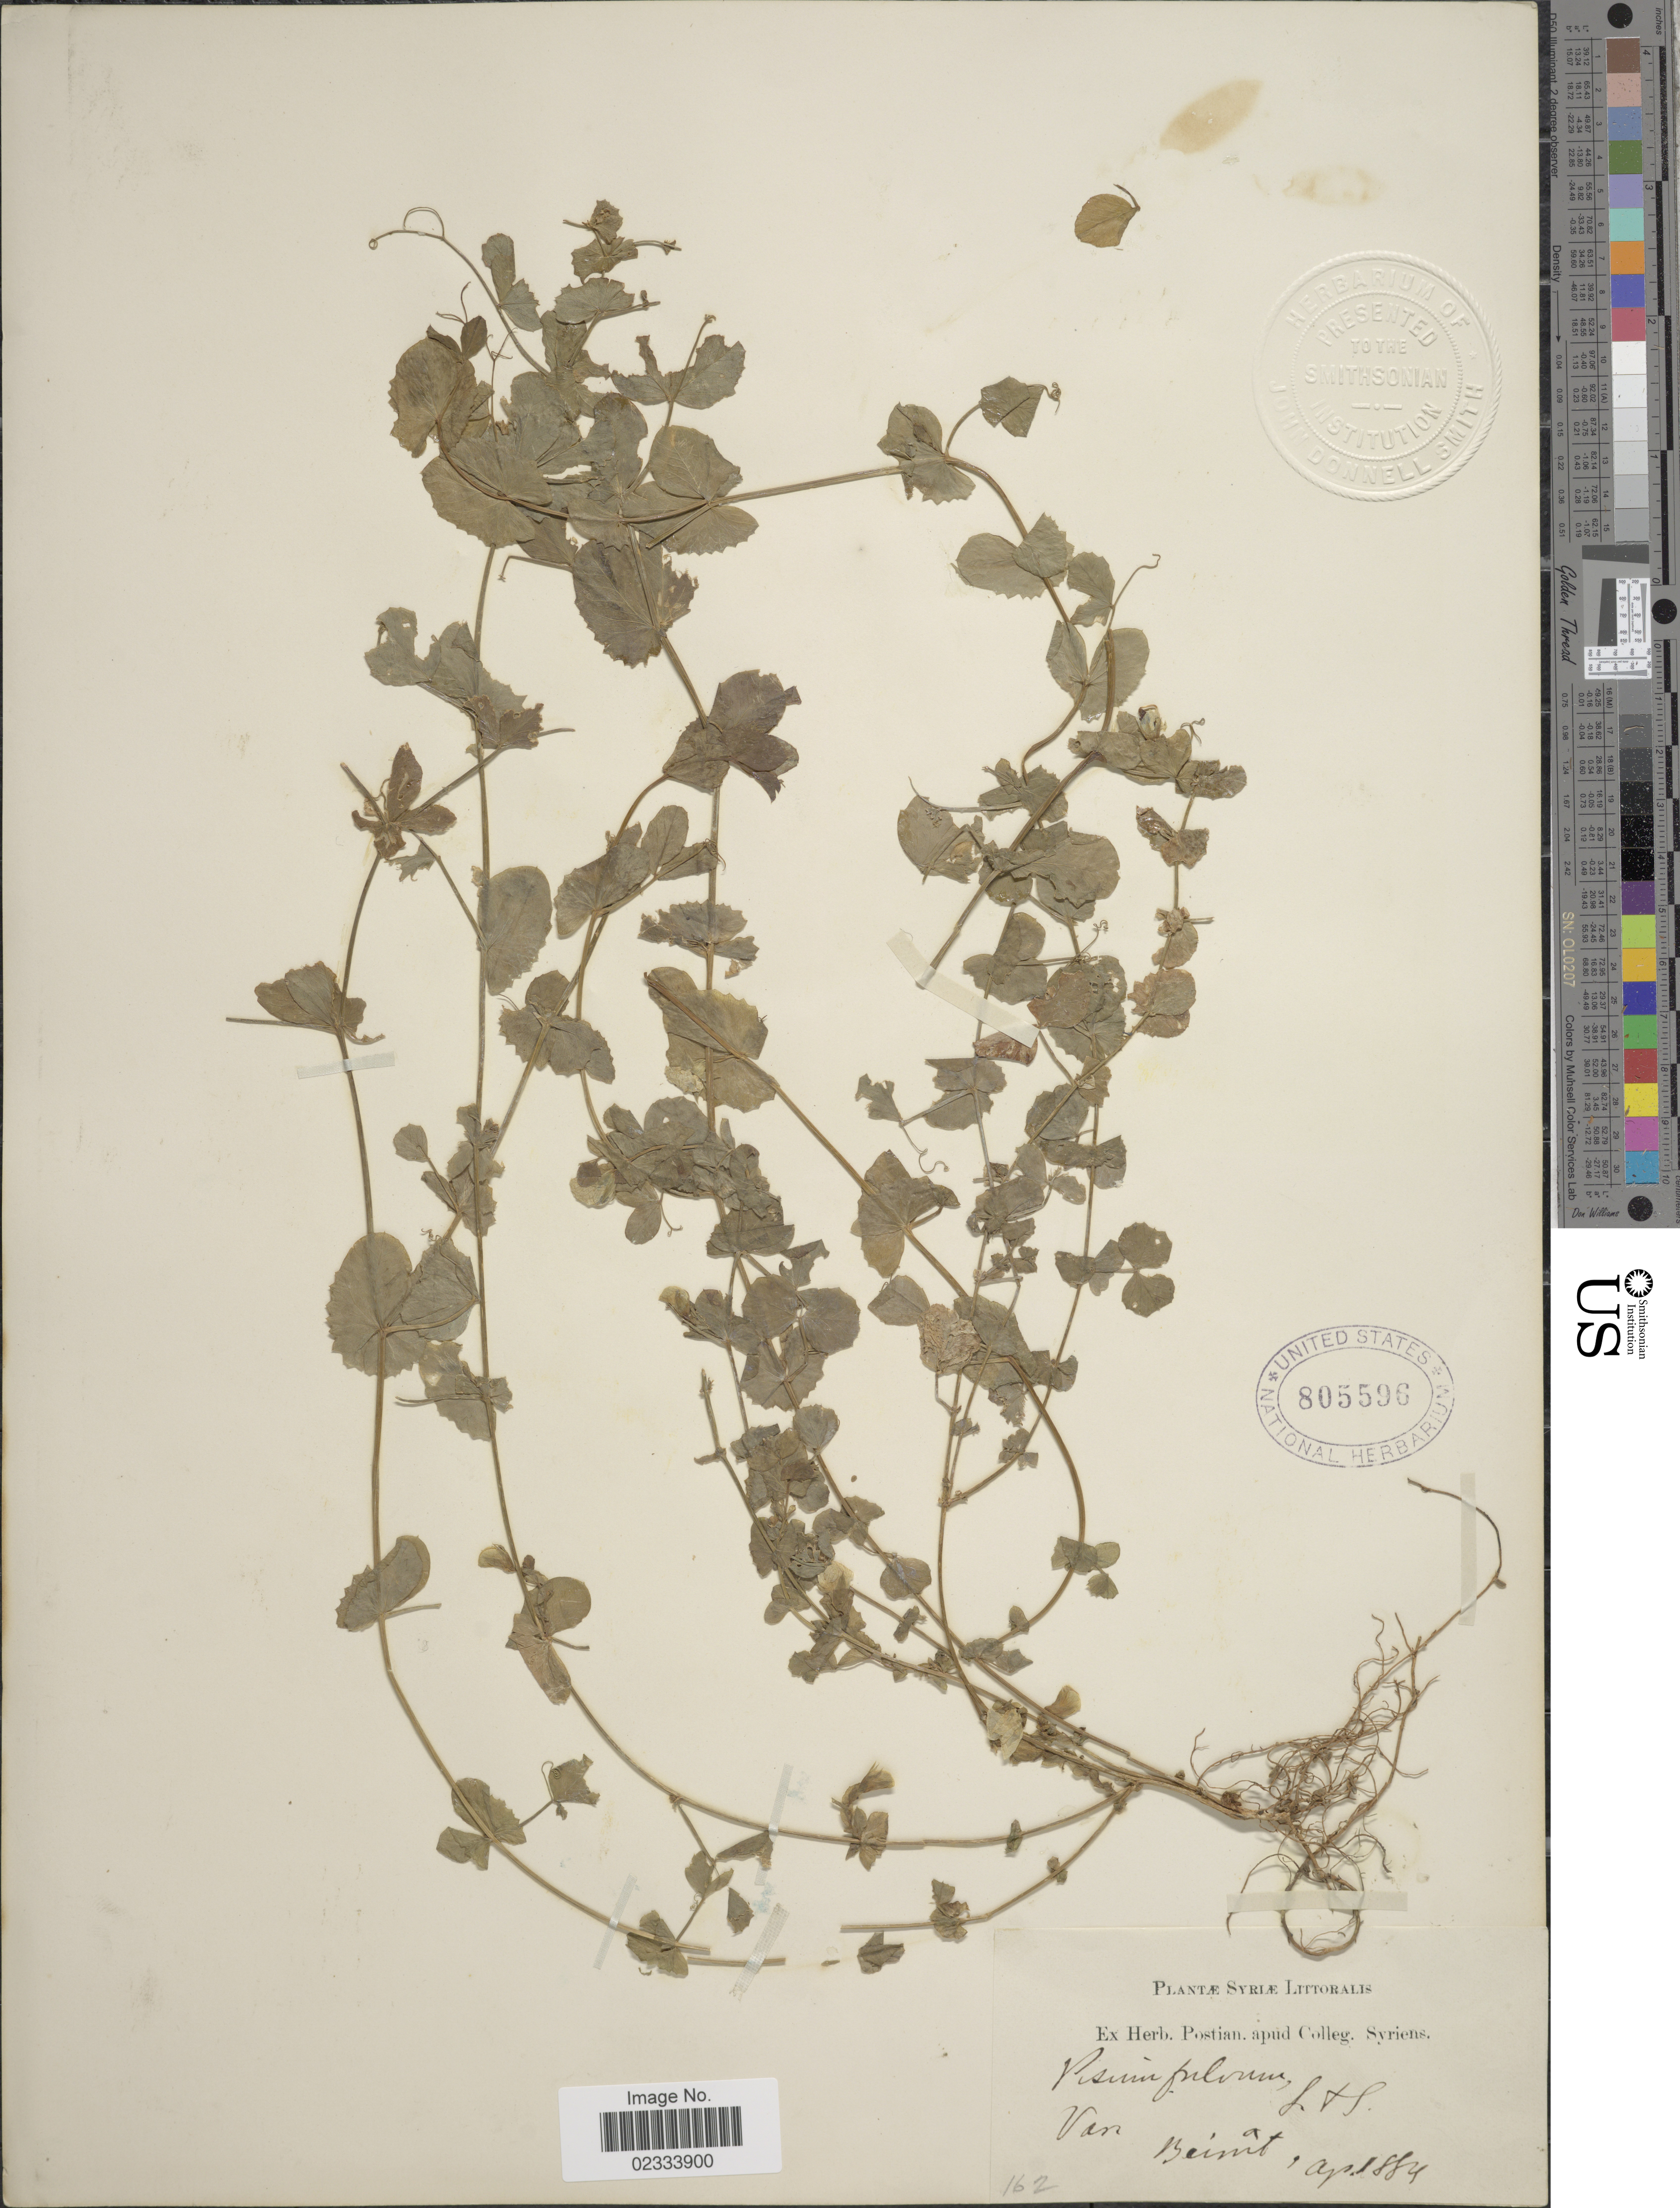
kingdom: Plantae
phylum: Tracheophyta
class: Magnoliopsida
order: Fabales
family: Fabaceae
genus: Pisum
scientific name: Pisum fulvum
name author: Sibth. & Sm.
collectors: ex herb. Postian. apud Colleg. Syriens. Protest. USE "Fannie P. A. Shepard" (10308853) AS PRIMARY COLLECTOR INSTEAD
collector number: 162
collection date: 1884-04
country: Syria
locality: Beimat [unsure placement] [interpreted]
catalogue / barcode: US 805596